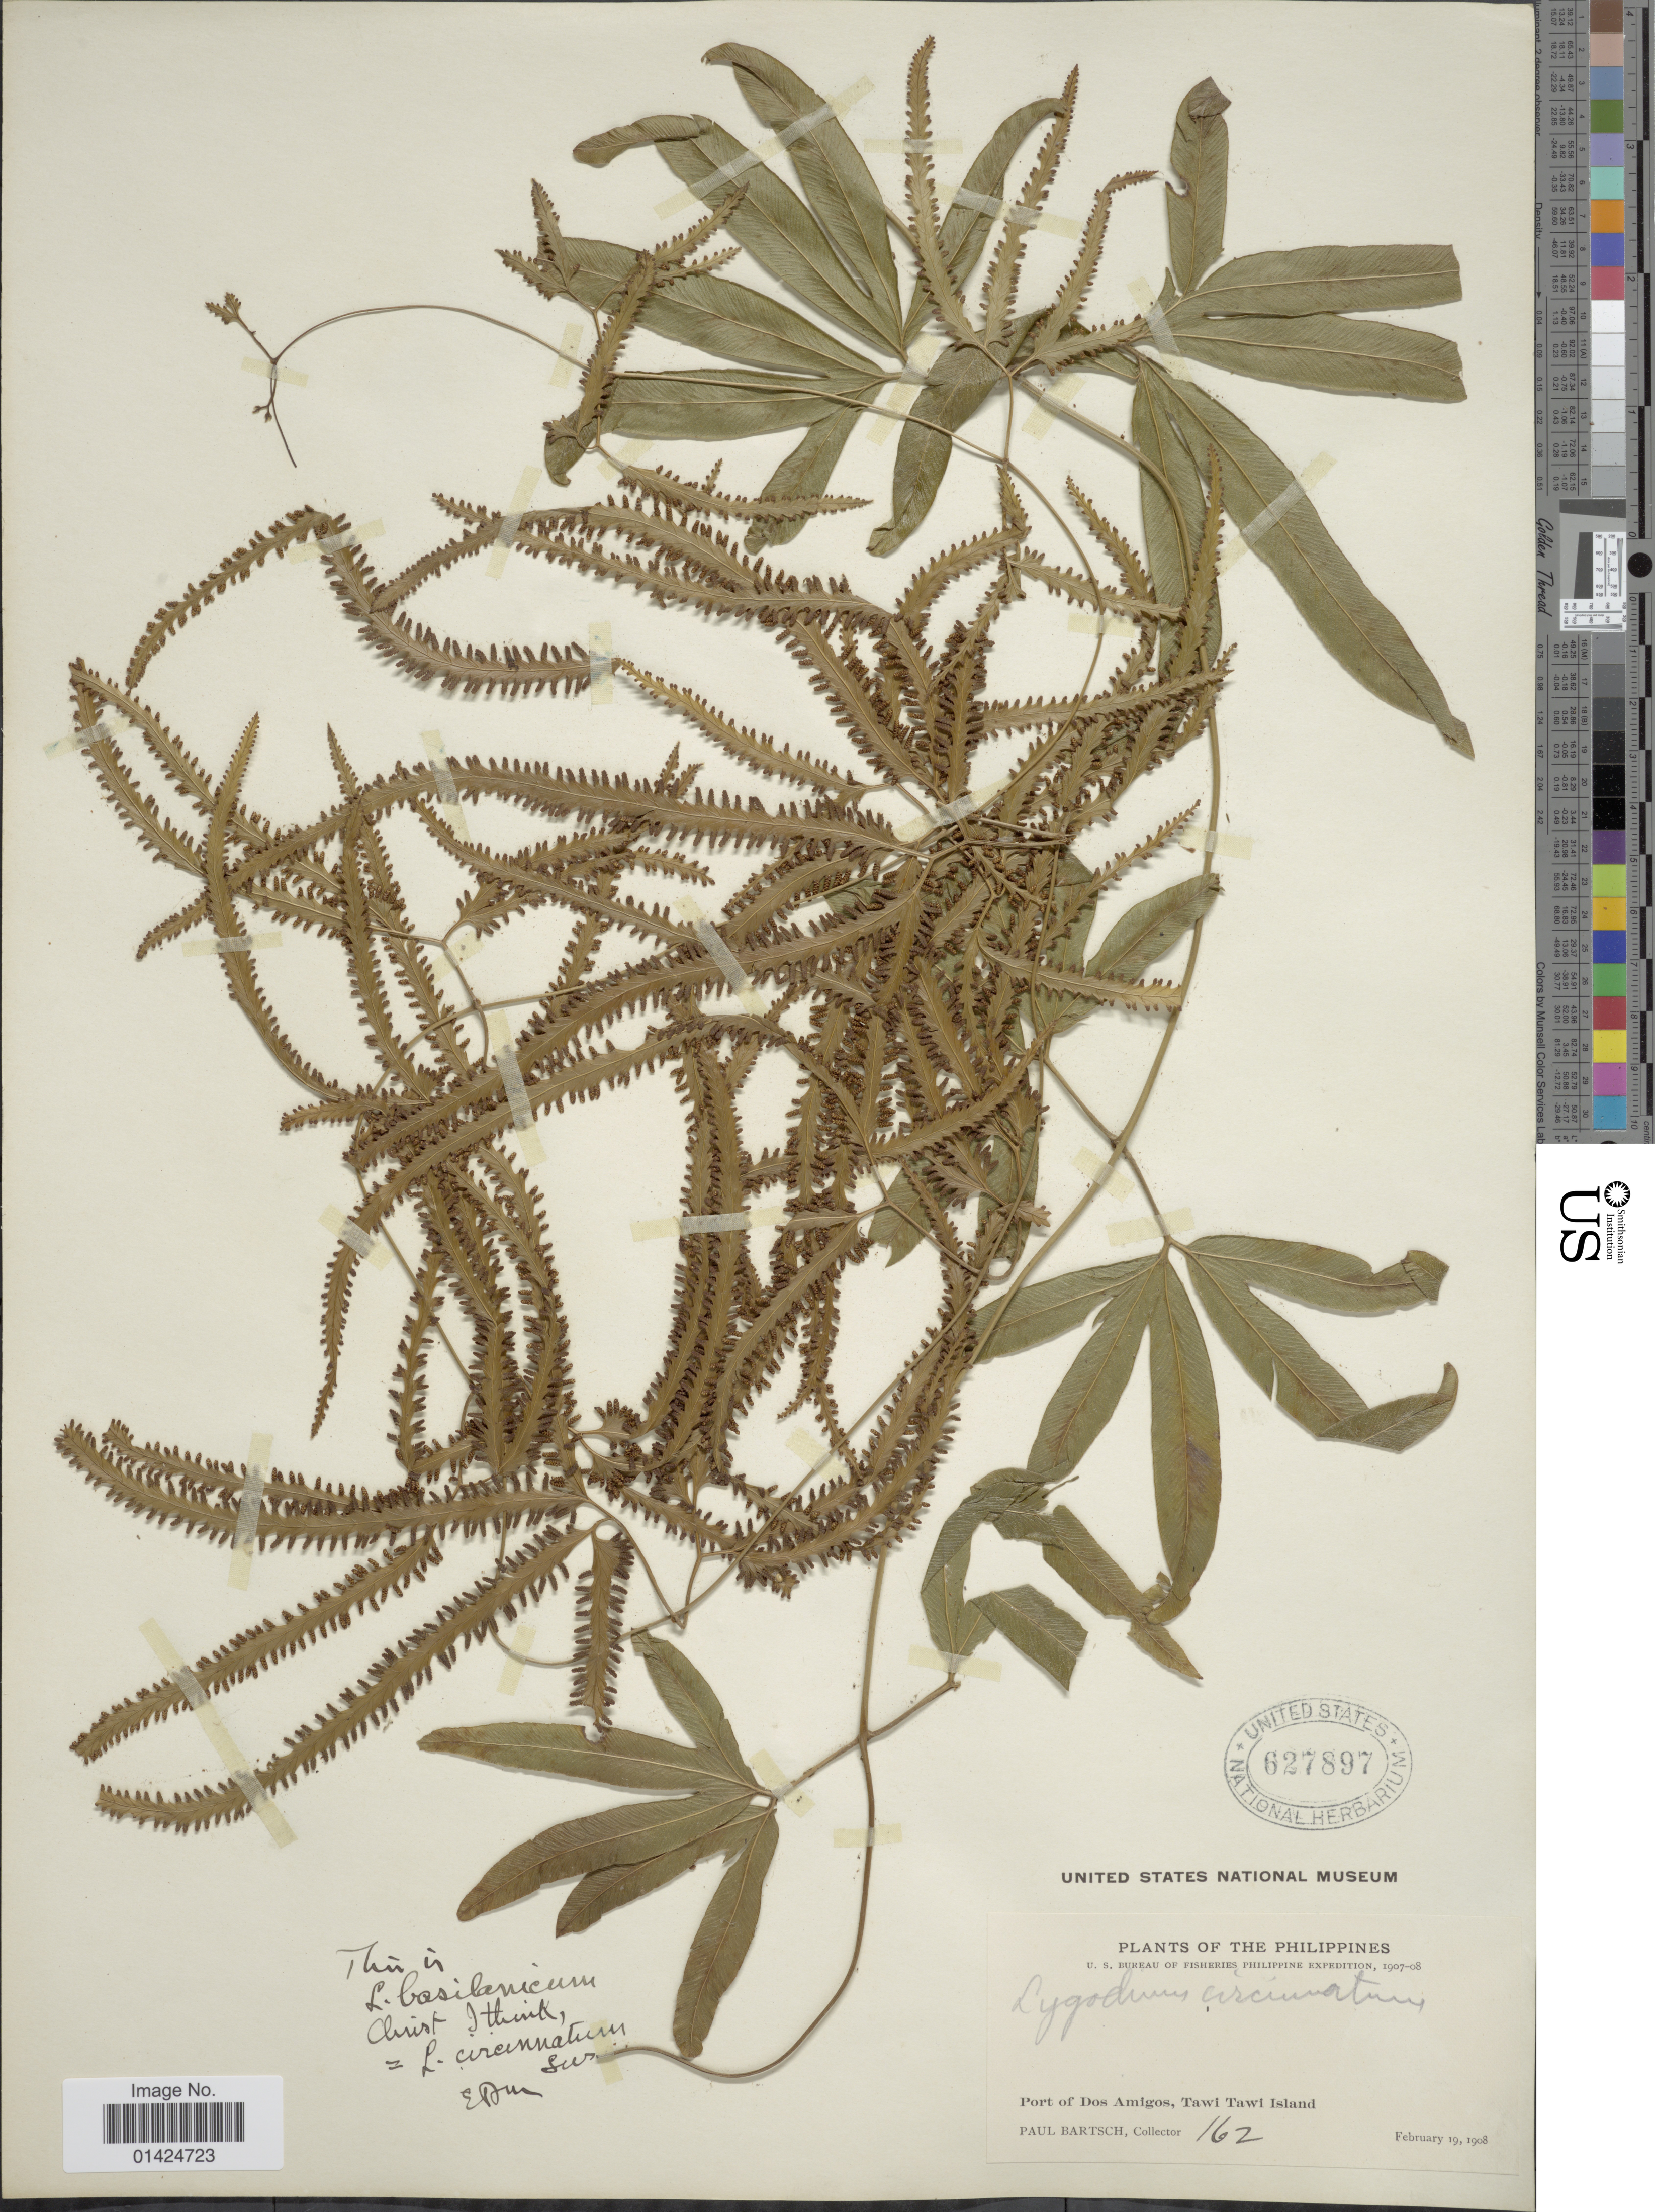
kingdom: Plantae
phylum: Tracheophyta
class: Polypodiopsida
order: Schizaeales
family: Lygodiaceae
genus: Lygodium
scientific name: Lygodium circinnatum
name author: (Burm. f.) Sw.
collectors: P. Bartsch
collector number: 162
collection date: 1908-02-19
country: Philippines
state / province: Muslim Mindanao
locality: Port of Dos Amigos, Tawi Tawi Island.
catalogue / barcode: US 627897